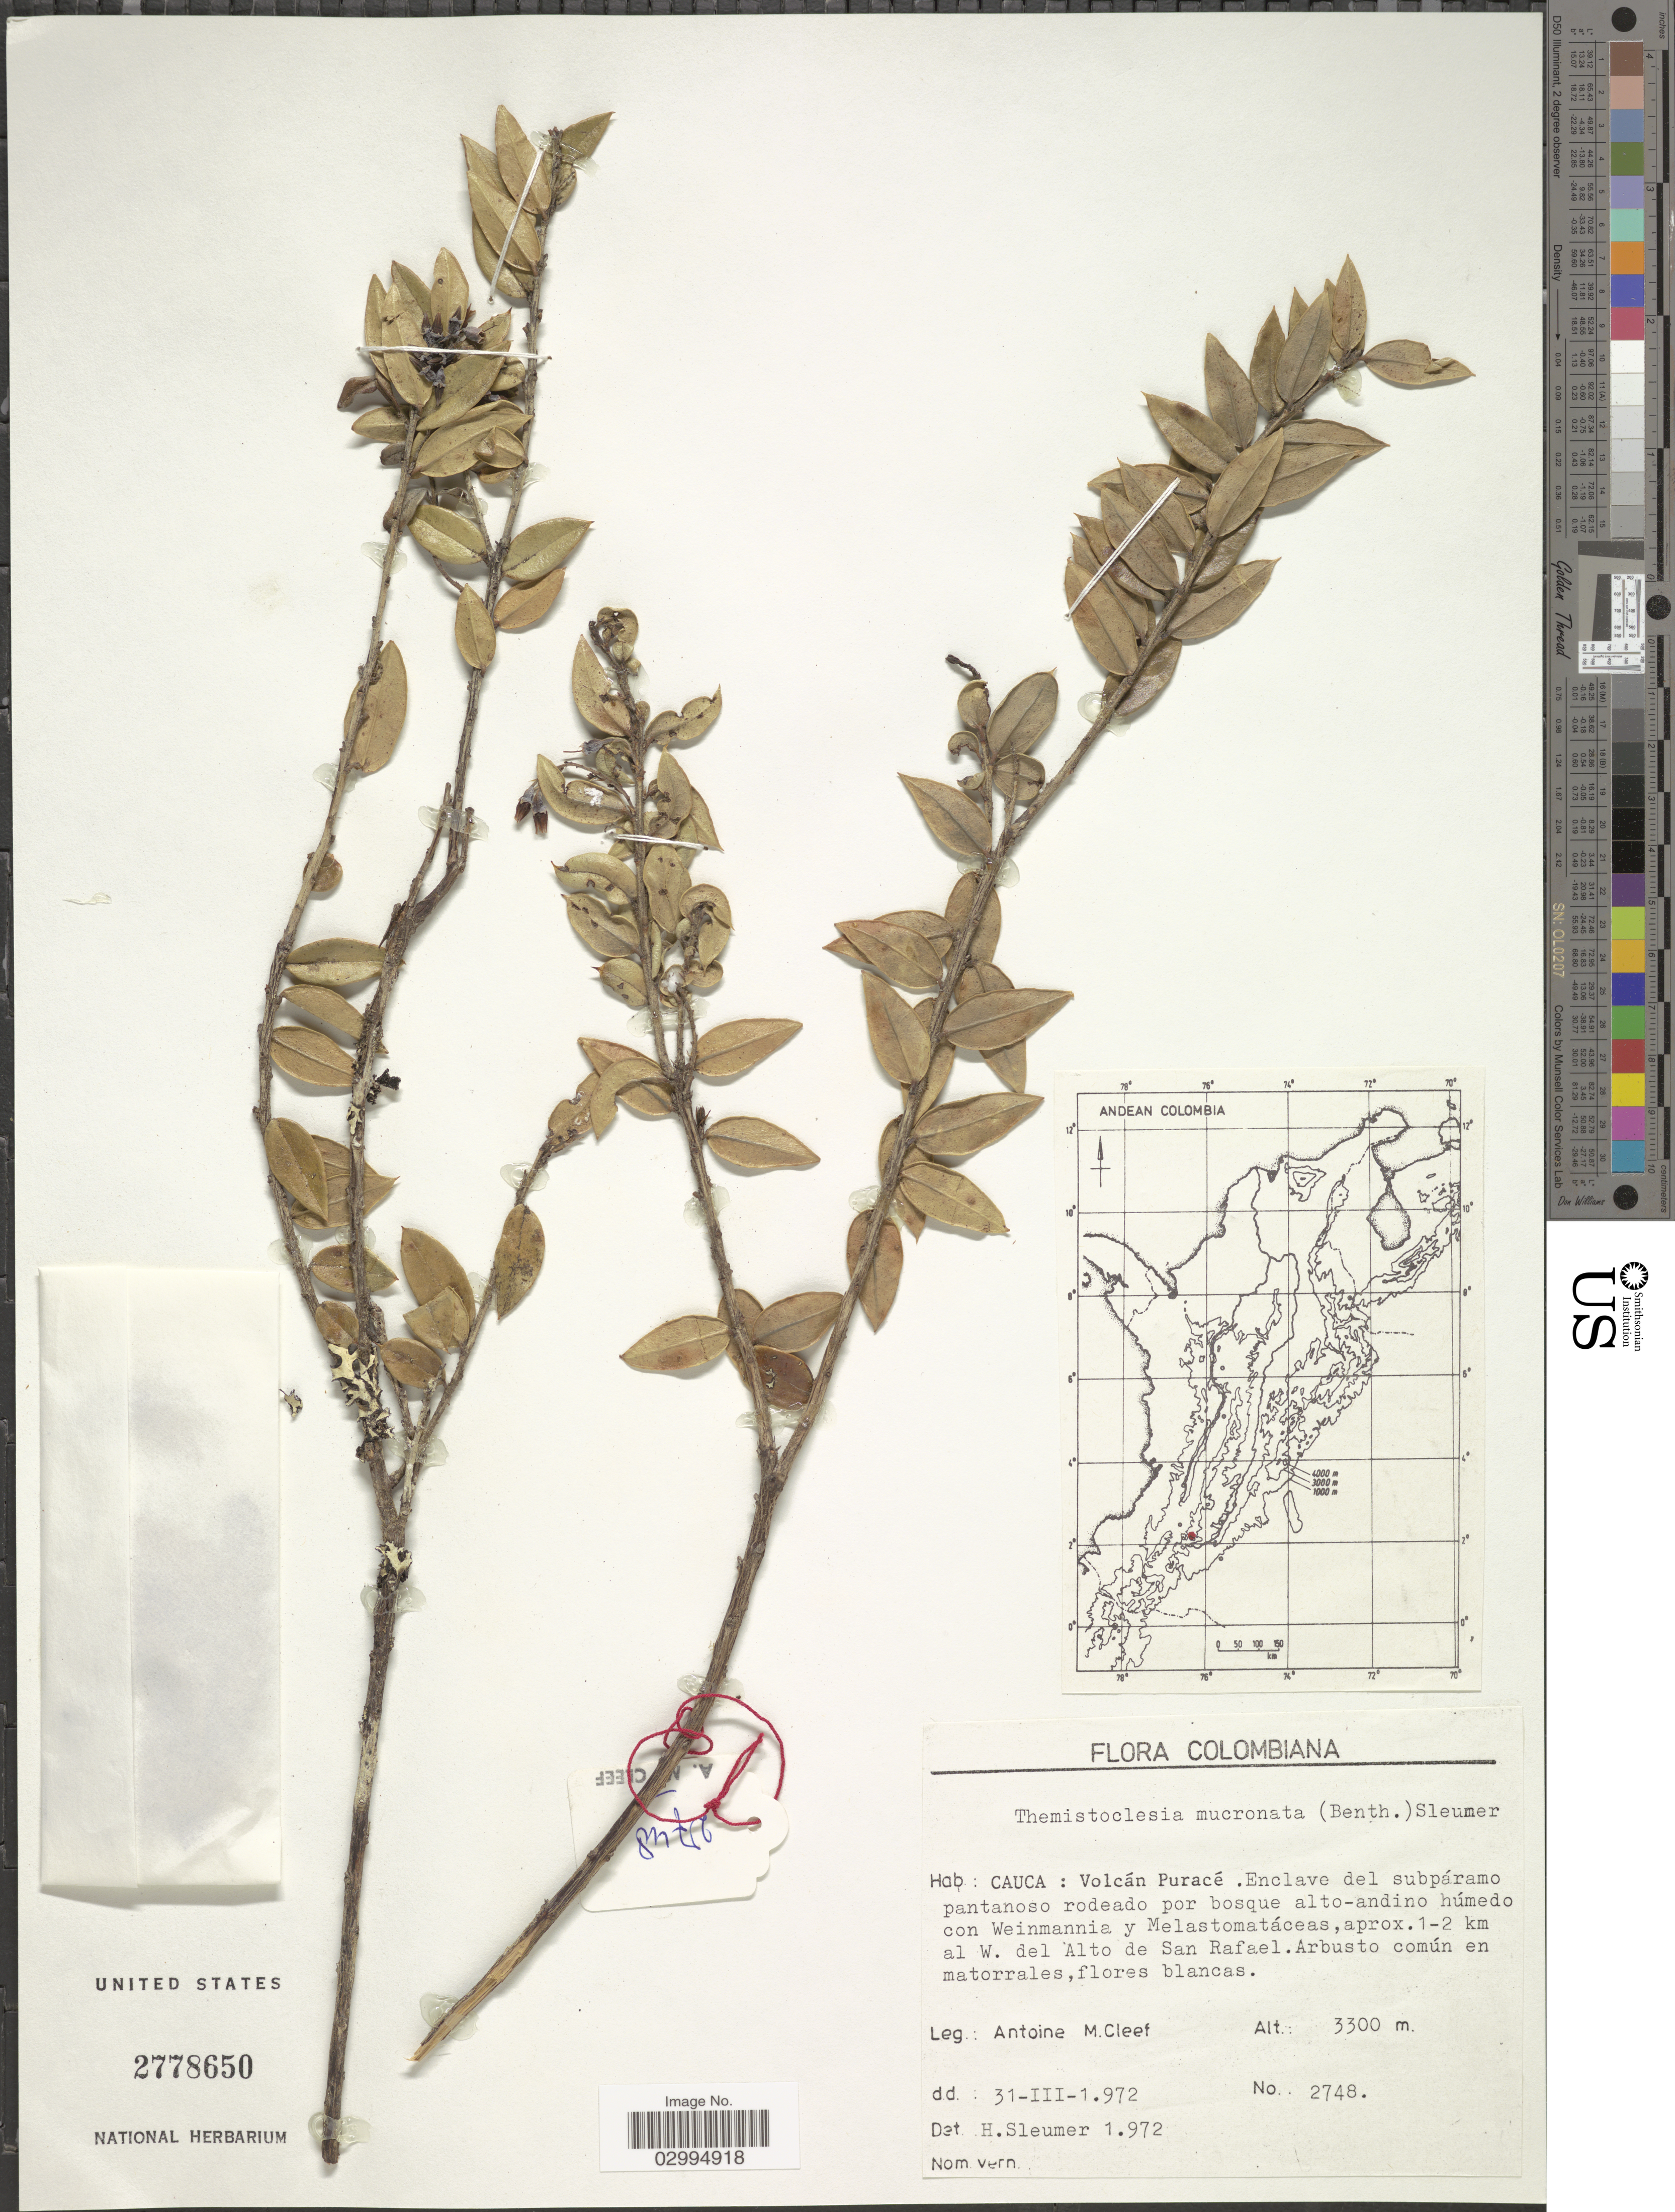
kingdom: Plantae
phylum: Tracheophyta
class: Magnoliopsida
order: Ericales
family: Ericaceae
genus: Themistoclesia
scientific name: Themistoclesia mucronata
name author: Sleumer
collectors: A. M. Cleef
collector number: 2748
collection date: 1972-03-31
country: Colombia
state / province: Cauca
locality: Volcán Puracé. Aprox. 1-2 km al W. del Alto de San Rafael.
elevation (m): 3300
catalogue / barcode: US 2778650